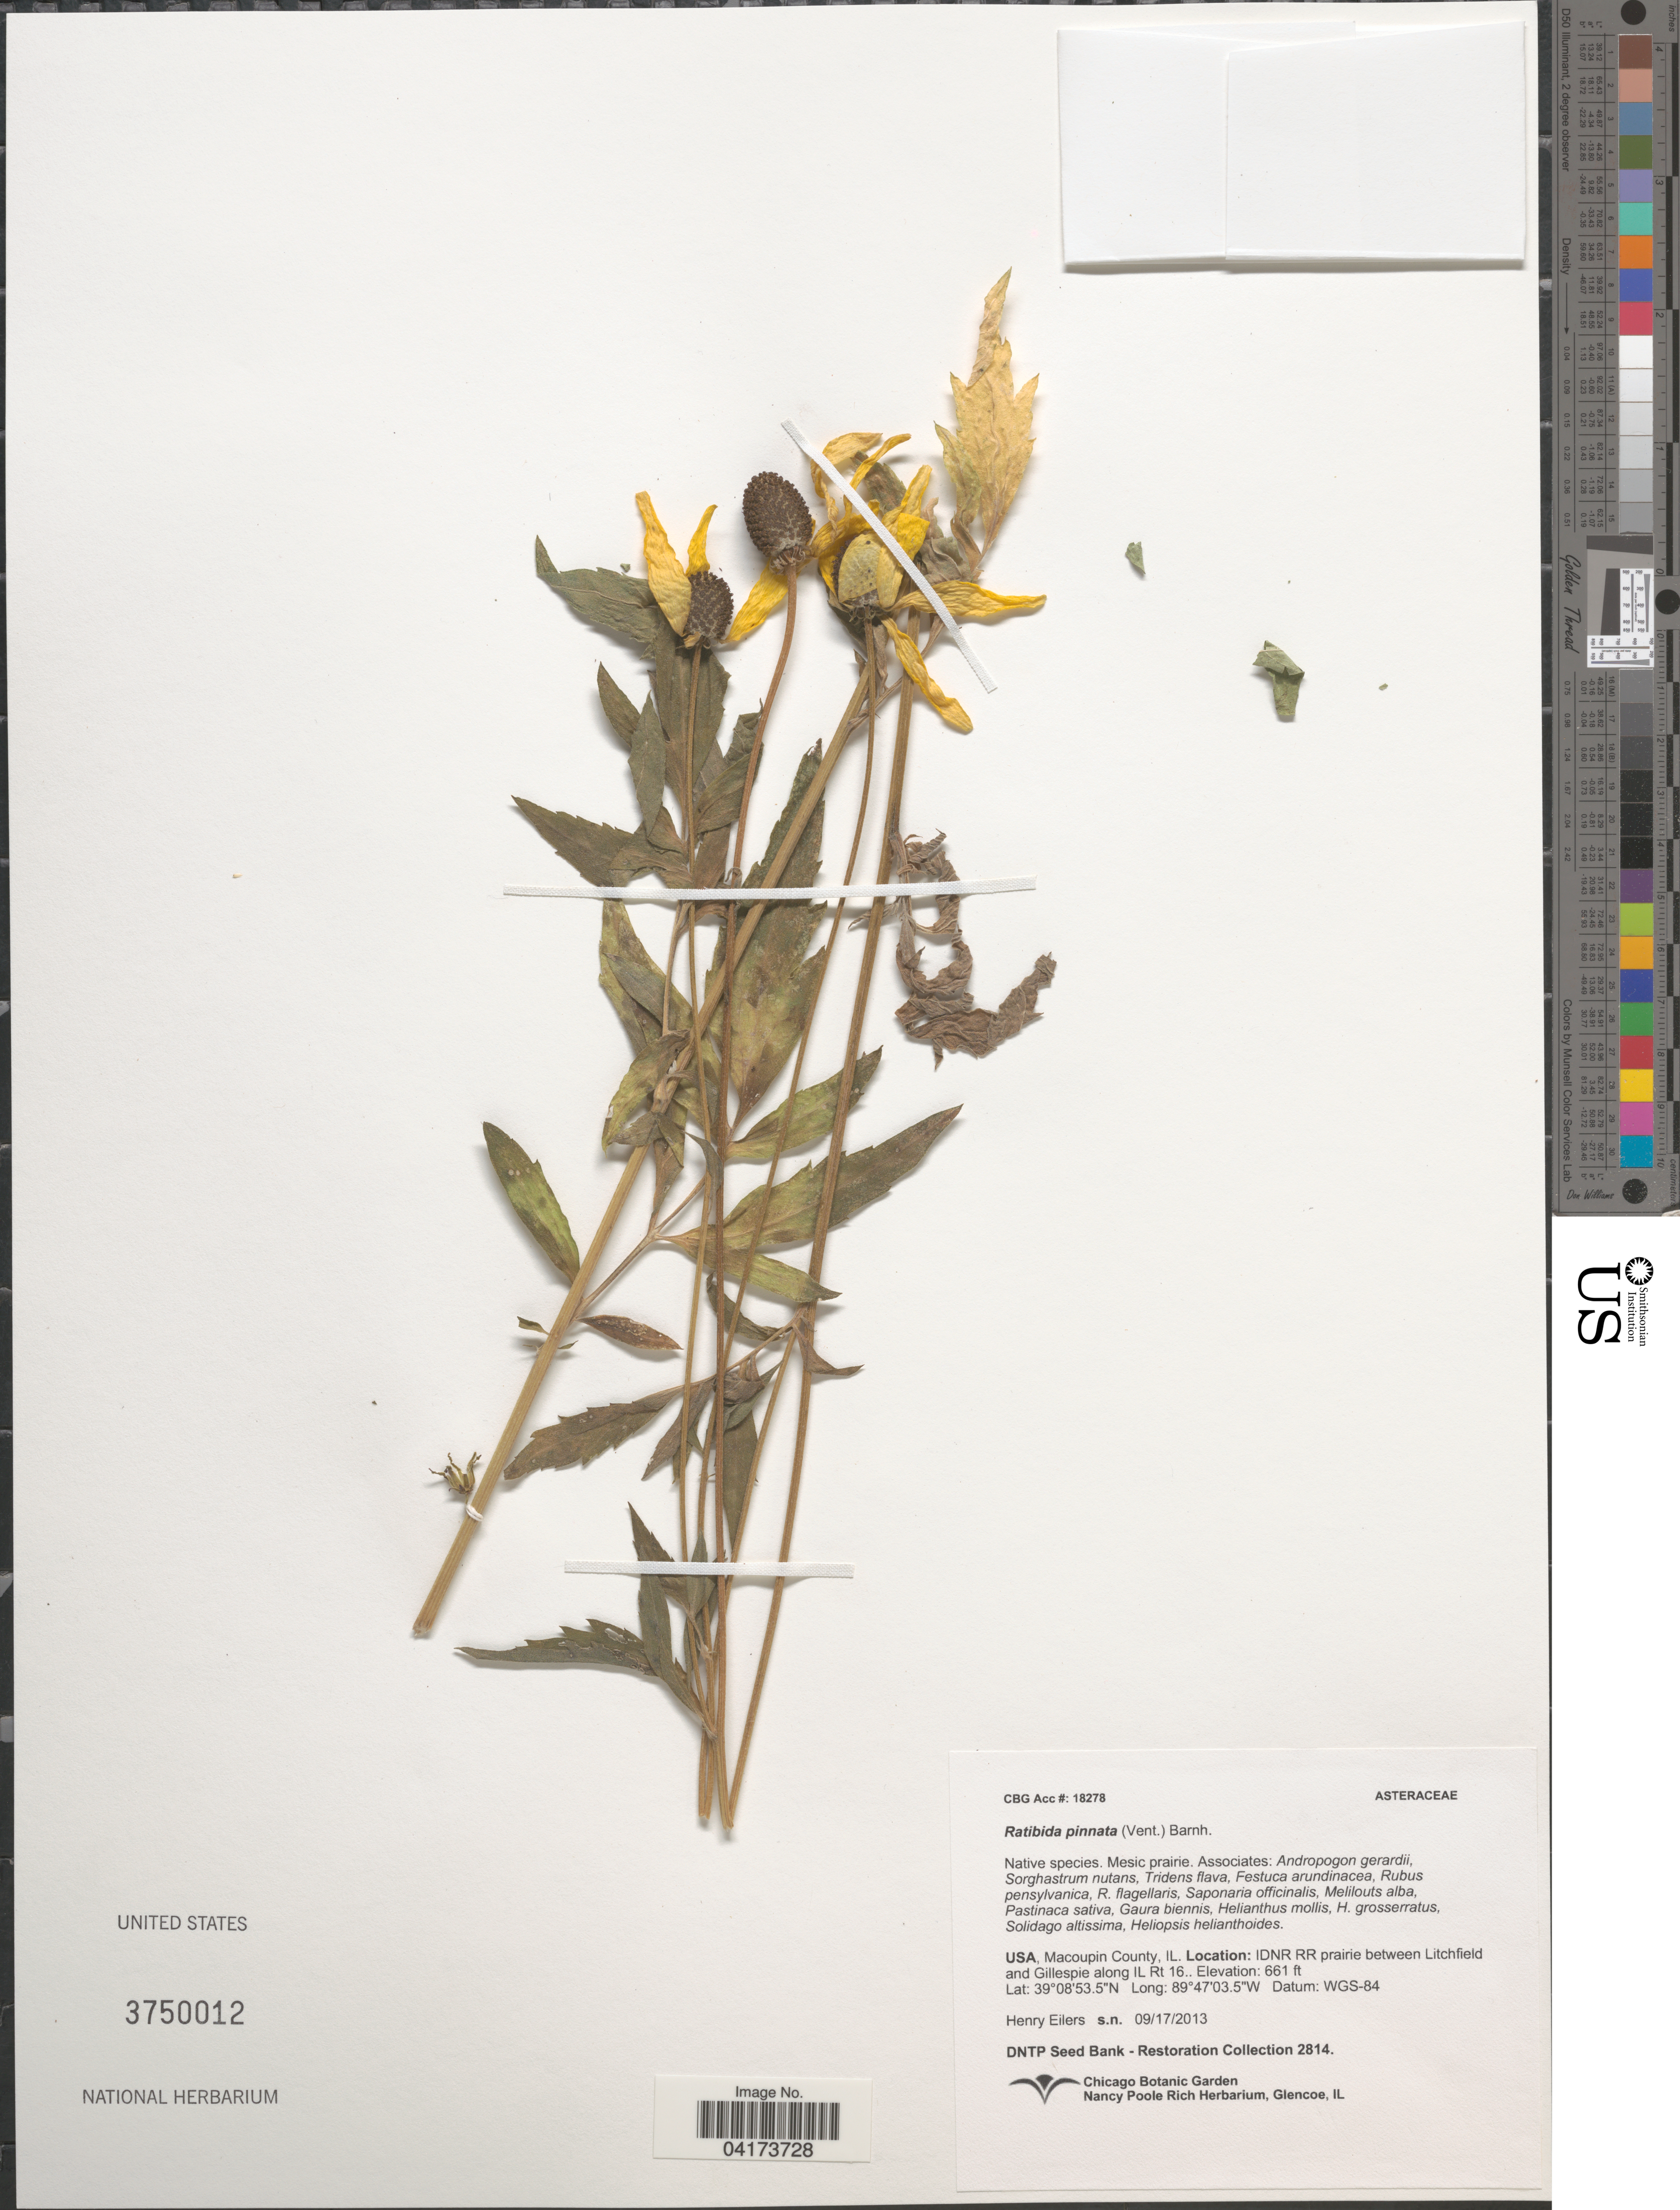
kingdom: Plantae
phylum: Tracheophyta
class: Magnoliopsida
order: Asterales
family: Asteraceae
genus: Ratibida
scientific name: Ratibida pinnata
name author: (Vent.) Barnhart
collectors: H. Eilers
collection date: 2013-09-17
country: United States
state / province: Illinois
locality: Macoupin County. IDNR RR prairie between Litchfield and Gillespie along IL Rt 16.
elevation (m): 201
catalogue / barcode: US 3750012